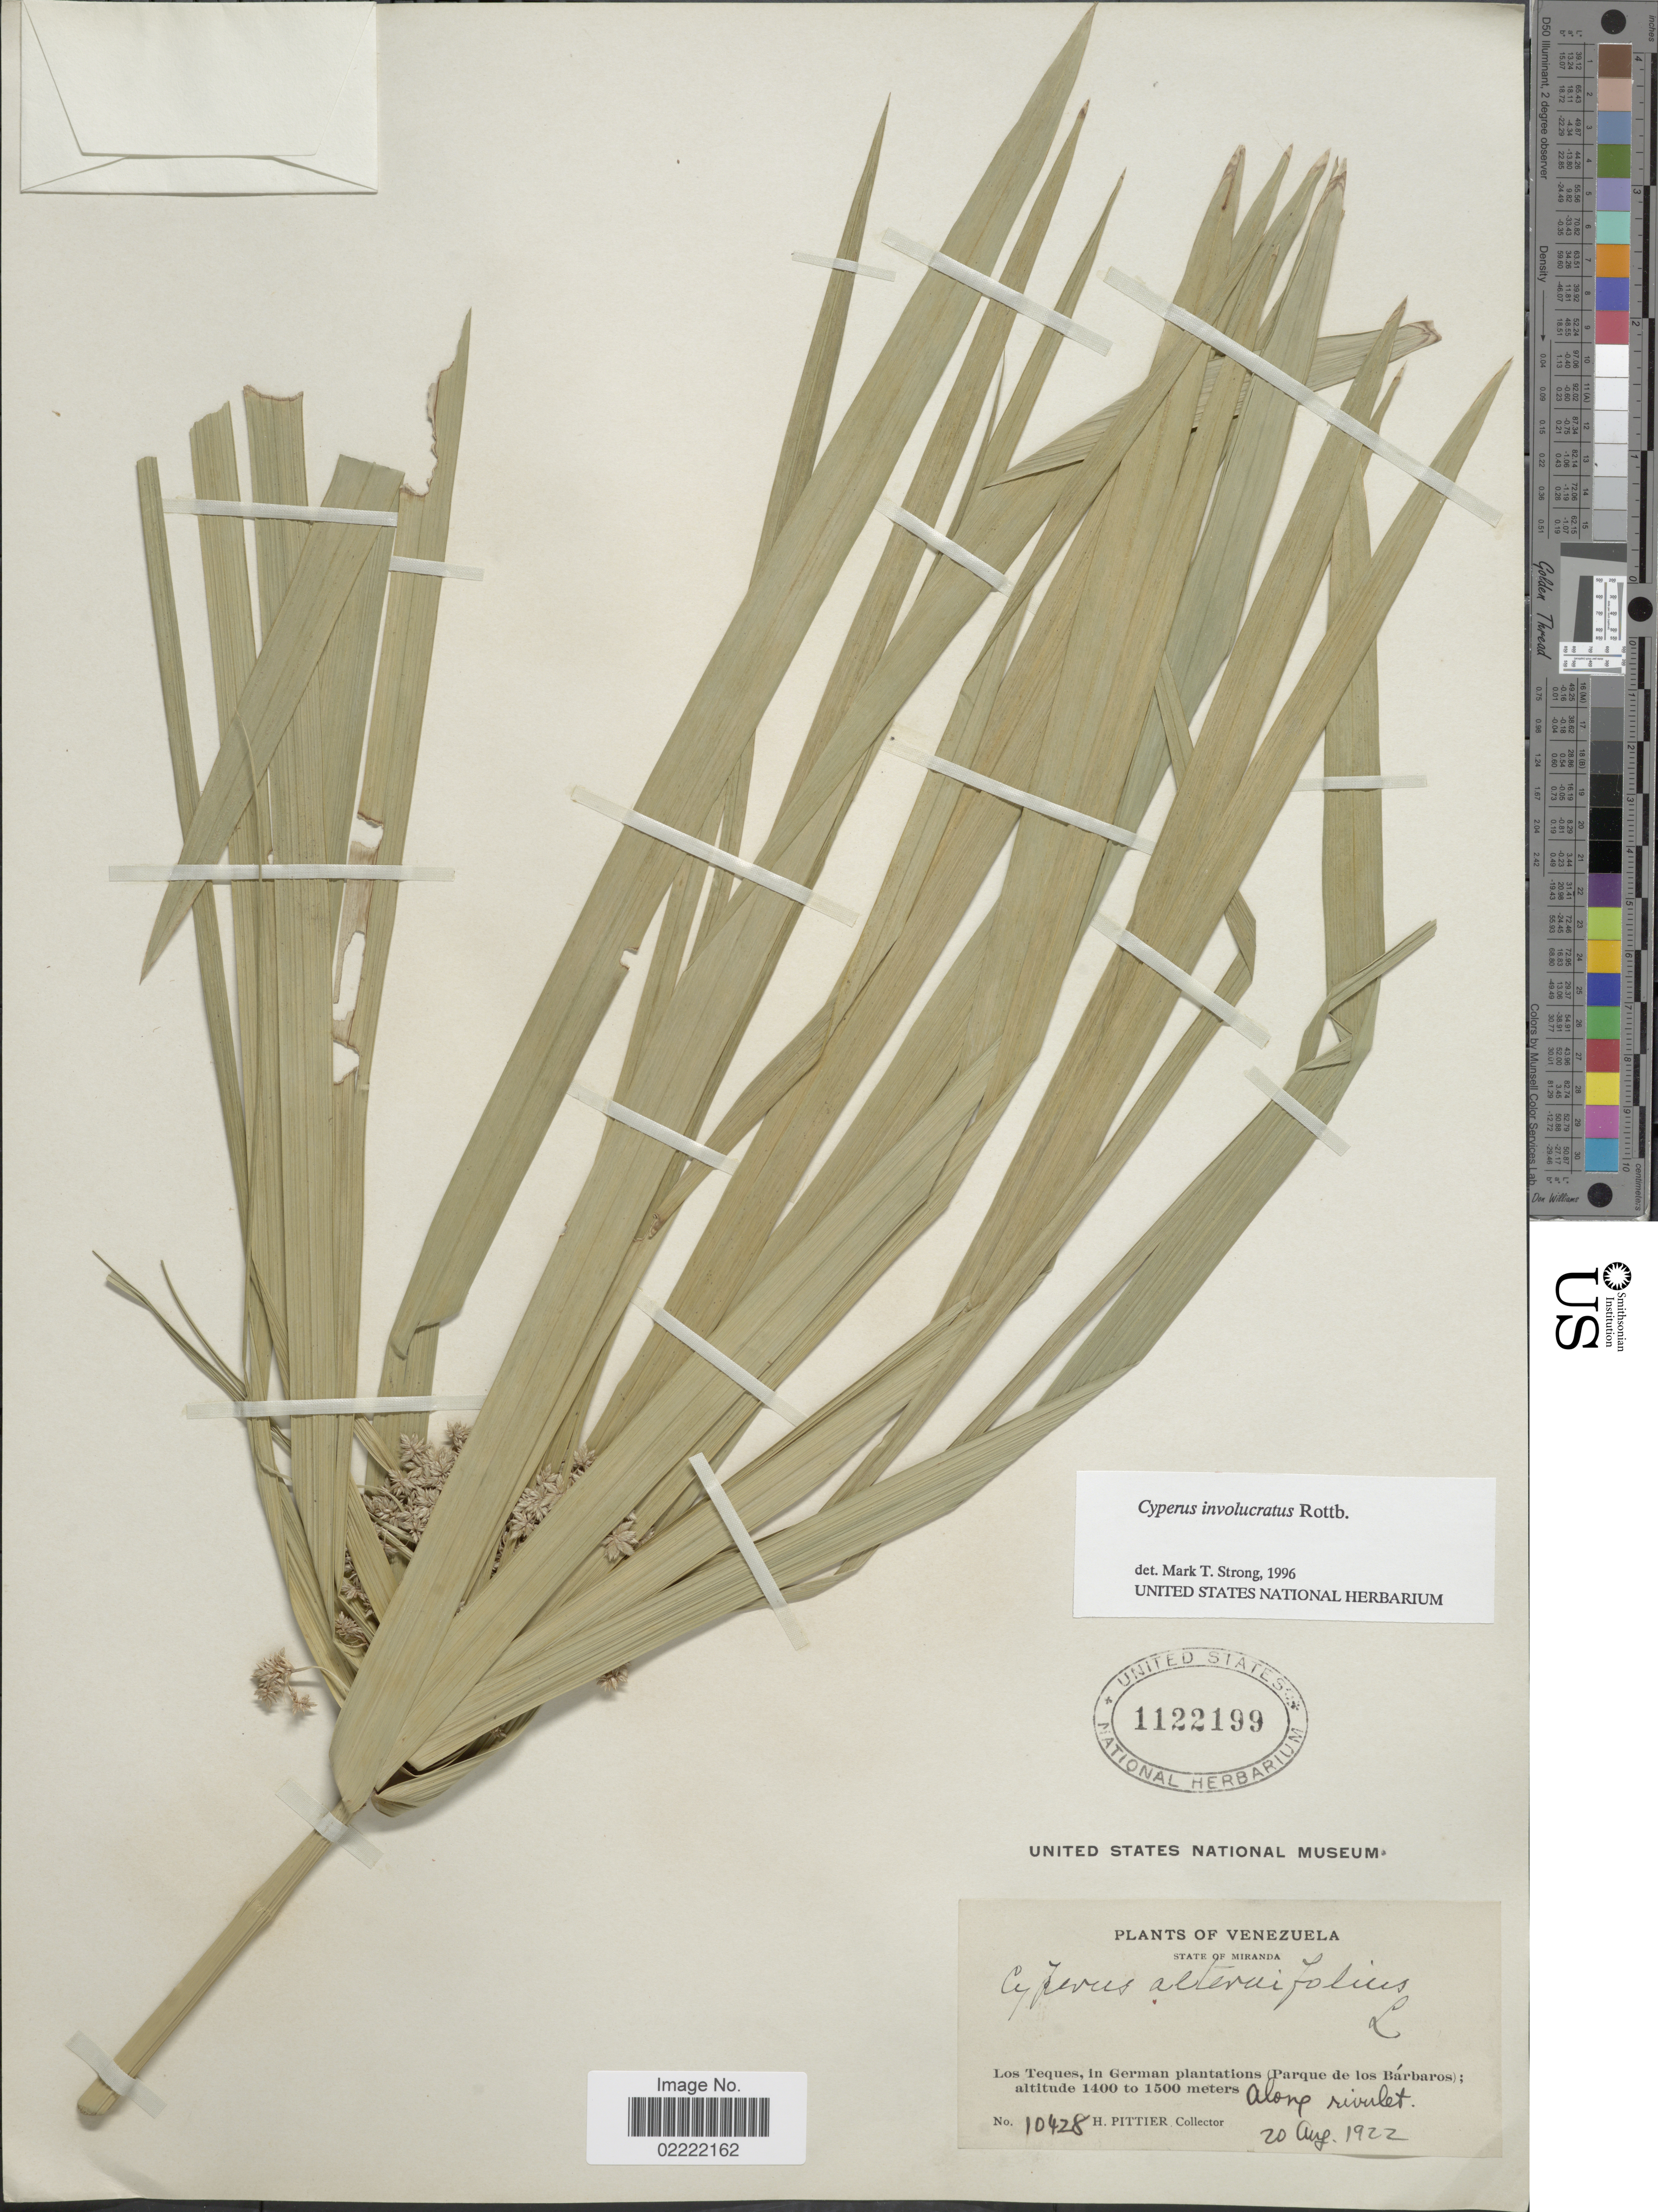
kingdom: Plantae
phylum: Tracheophyta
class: Liliopsida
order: Poales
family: Cyperaceae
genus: Cyperus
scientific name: Cyperus involucratus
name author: Rottb.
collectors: H. F. Pittier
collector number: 10428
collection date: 1922-08-20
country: Venezuela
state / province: Miranda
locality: Los Teques, in German plantations (Parque de los Bárbaros), Along rivulet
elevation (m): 1400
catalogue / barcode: US 1122199